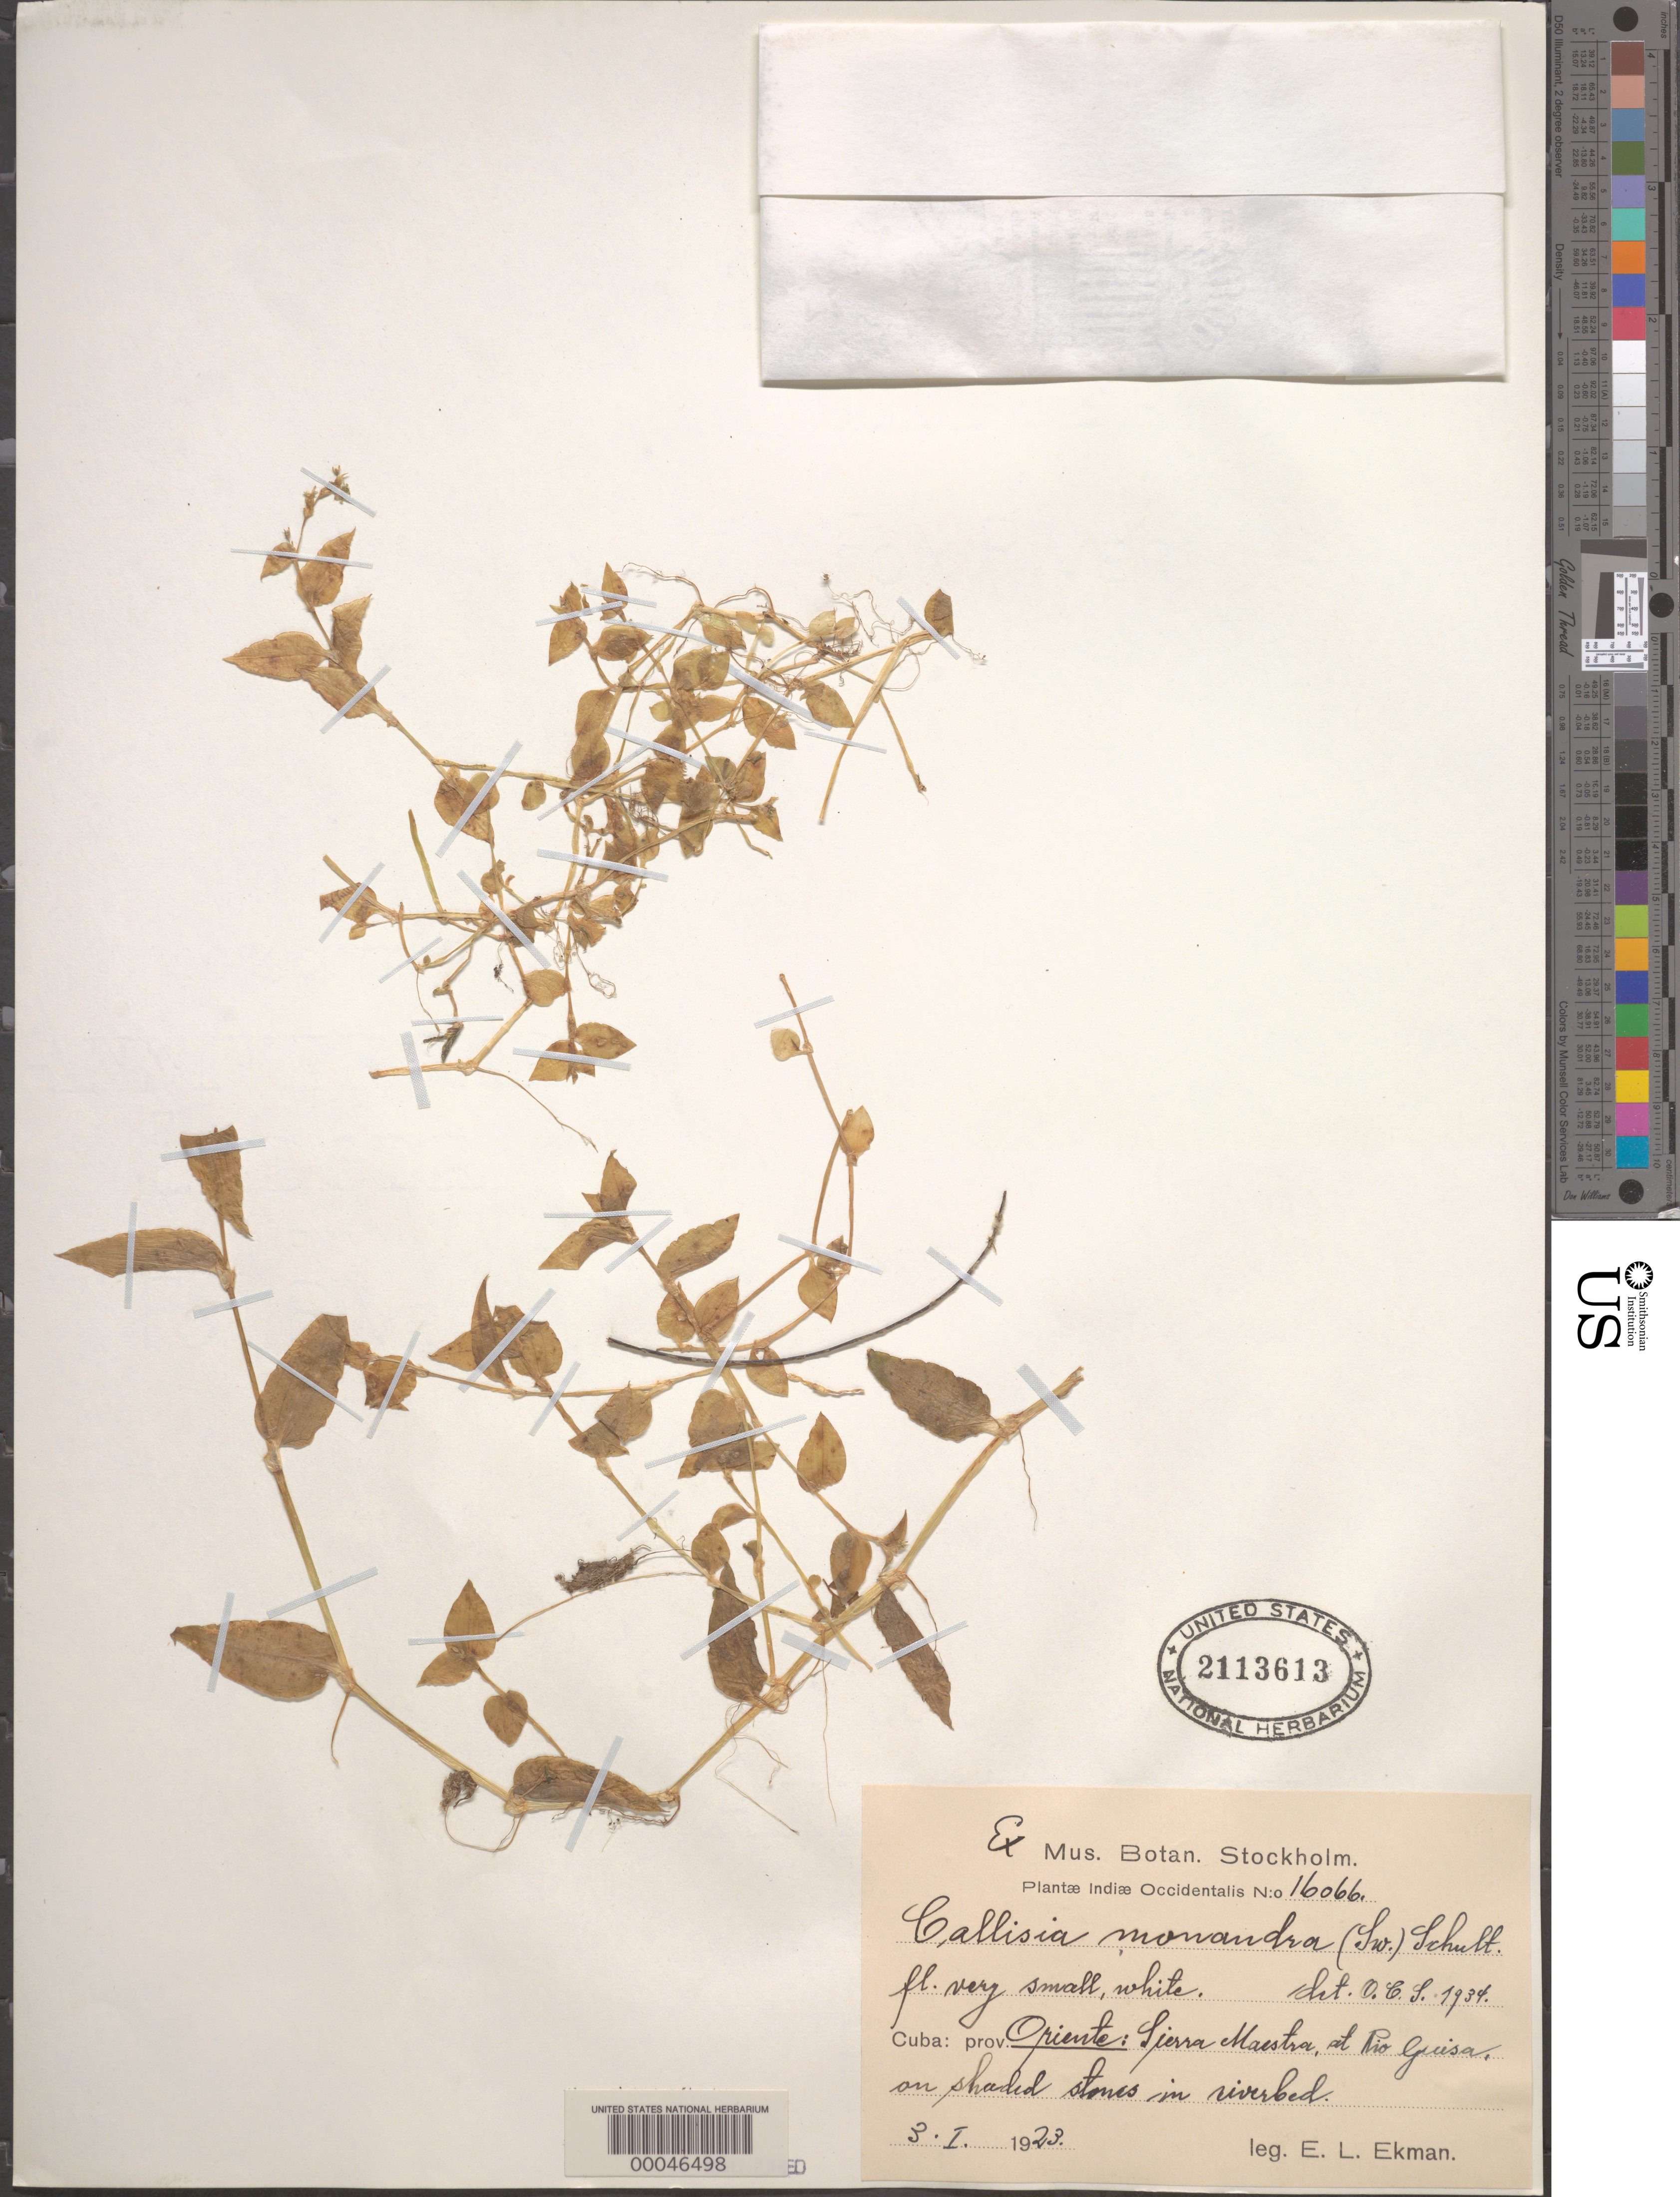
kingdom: Plantae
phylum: Tracheophyta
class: Liliopsida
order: Commelinales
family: Commelinaceae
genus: Callisia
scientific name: Callisia monandra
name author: (Sw.) Schult. & Schult. f.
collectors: E. L. Ekman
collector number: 16066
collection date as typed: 03 Jan 1923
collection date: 1923-01-03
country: Cuba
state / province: Oriente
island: Greater Antilles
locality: Sierra maestra at rio guisa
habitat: Shaded stones, riverbed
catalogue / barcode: US 2113613